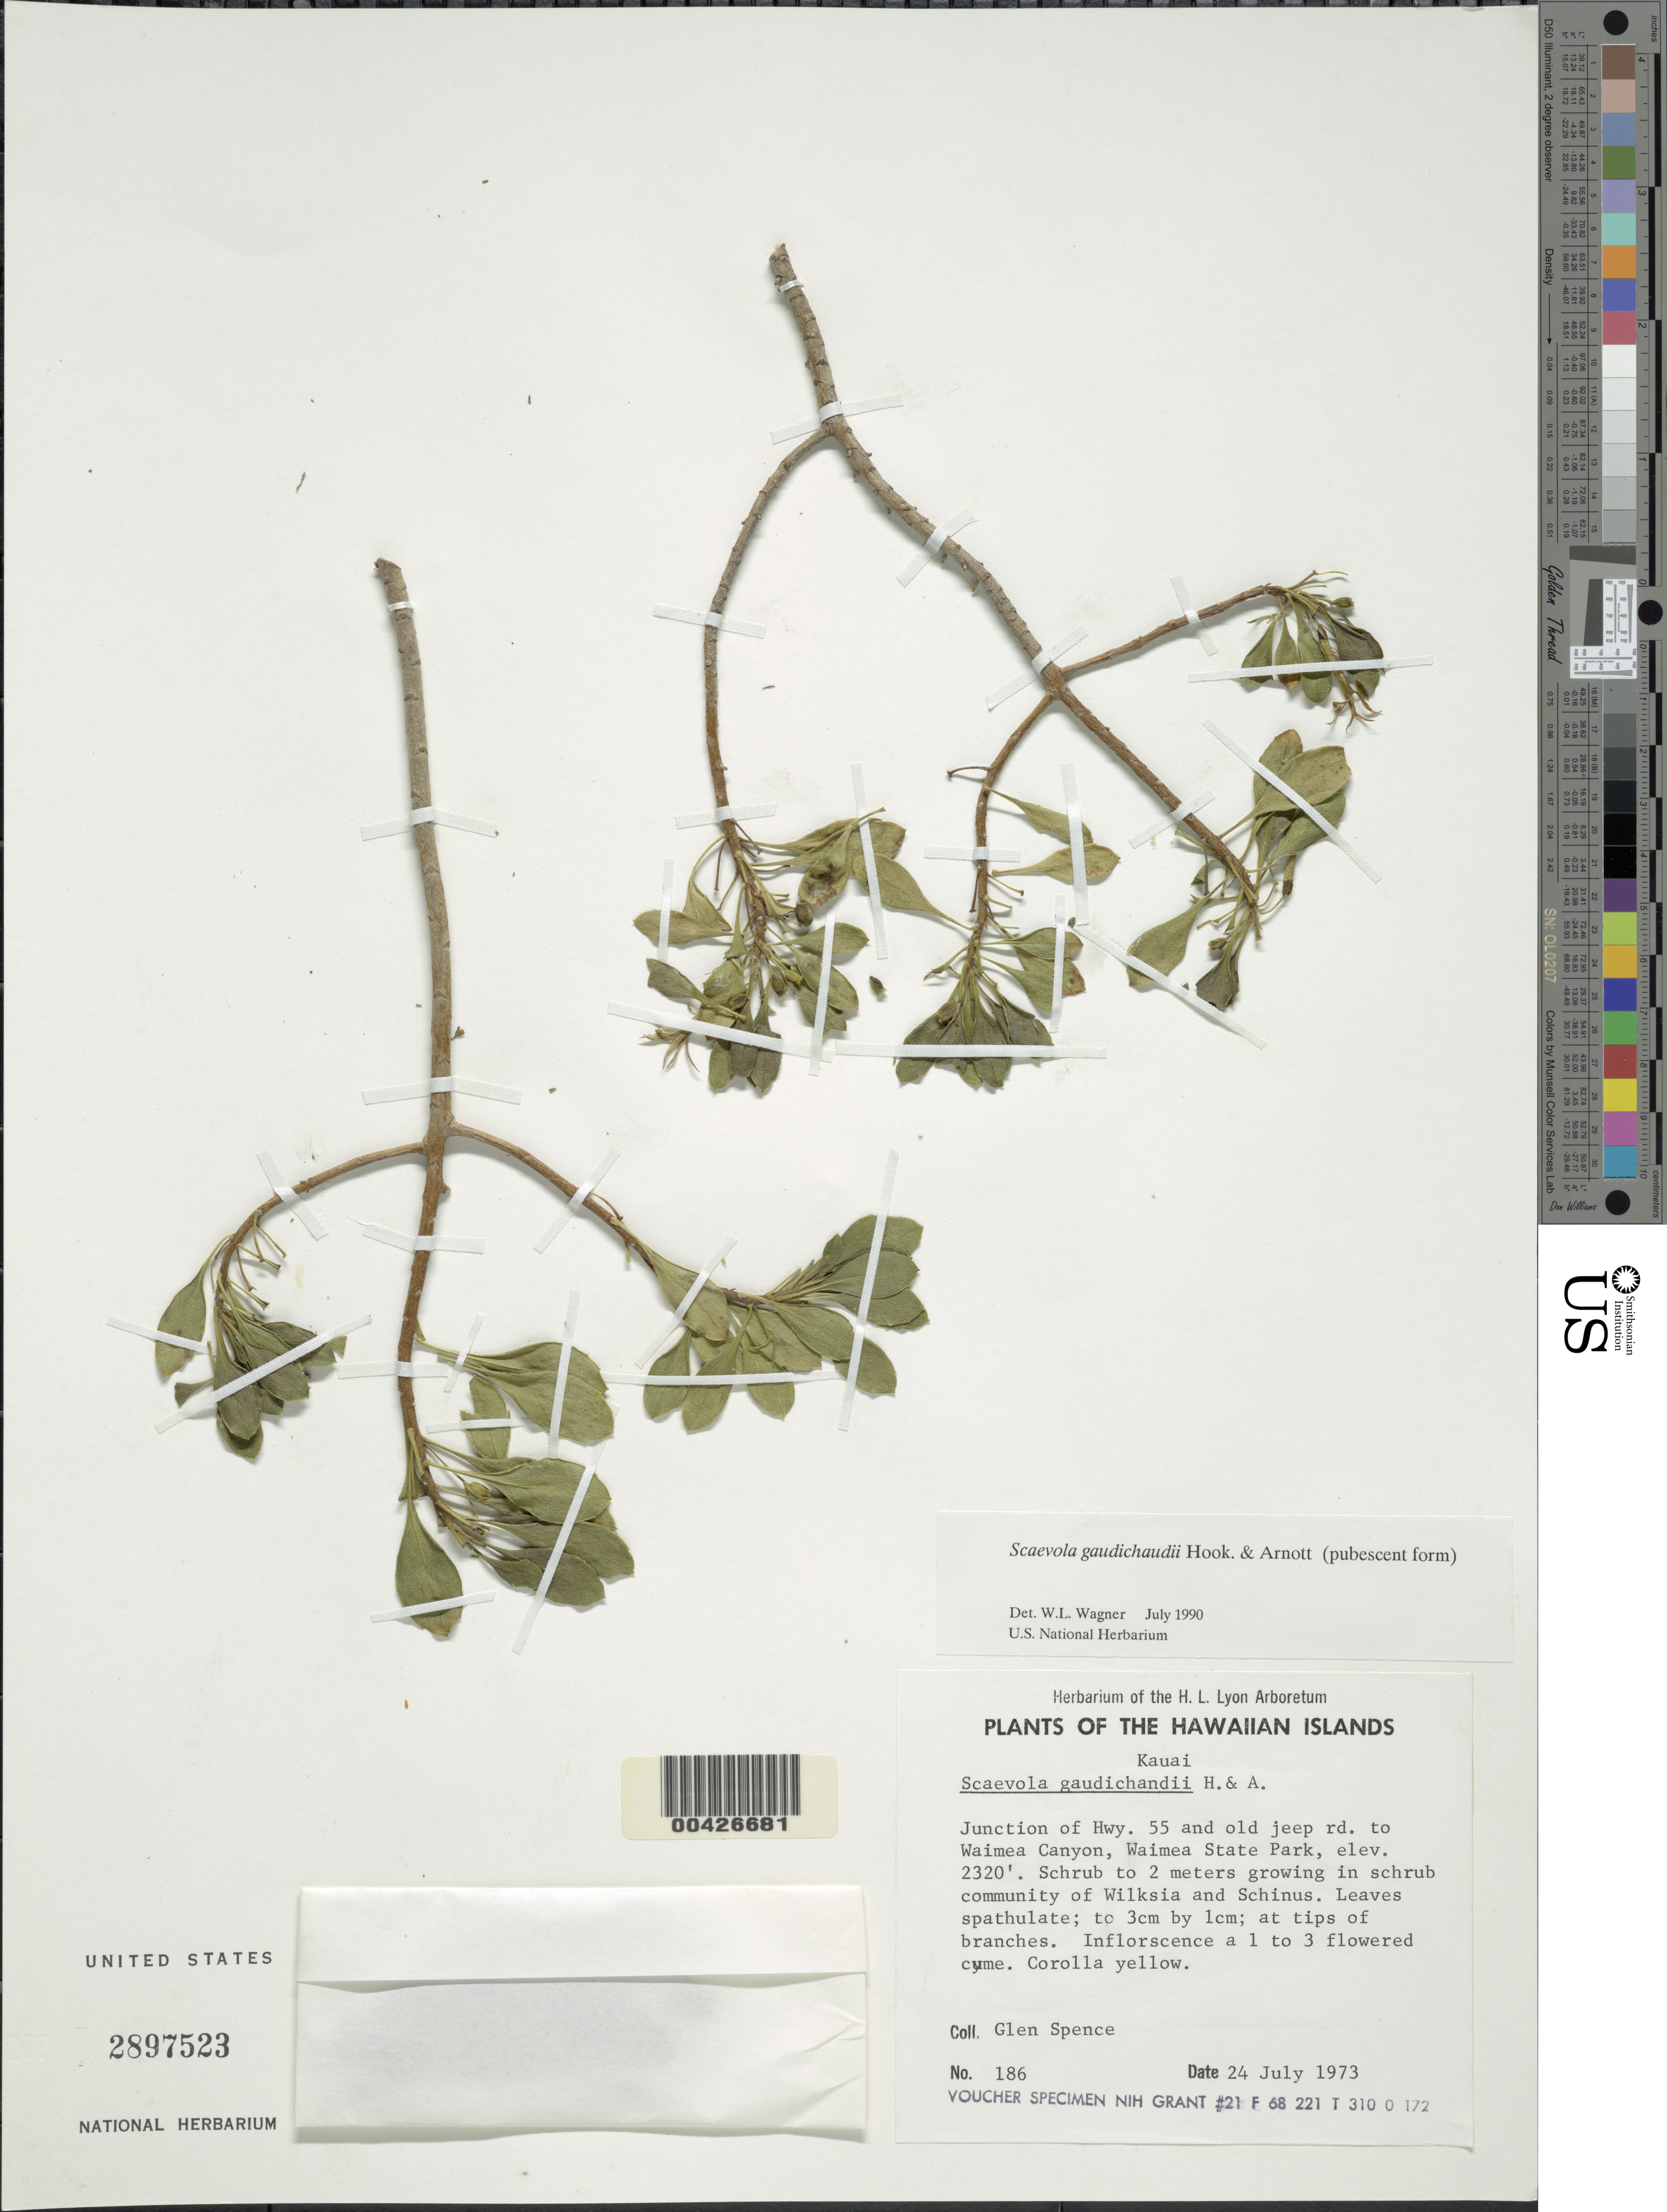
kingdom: Plantae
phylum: Tracheophyta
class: Magnoliopsida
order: Asterales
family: Goodeniaceae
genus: Scaevola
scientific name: Scaevola gaudichaudii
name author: Hook. & Arn.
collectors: G. Spence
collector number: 186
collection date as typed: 24 Jul 1973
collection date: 1973-07-24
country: United States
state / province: Hawaii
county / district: Kauai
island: Kaua'i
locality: Junction of Hwy. 55 and old jeep rd. to Waimea Canyon, Waimea State Park,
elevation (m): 707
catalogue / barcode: US 2897523